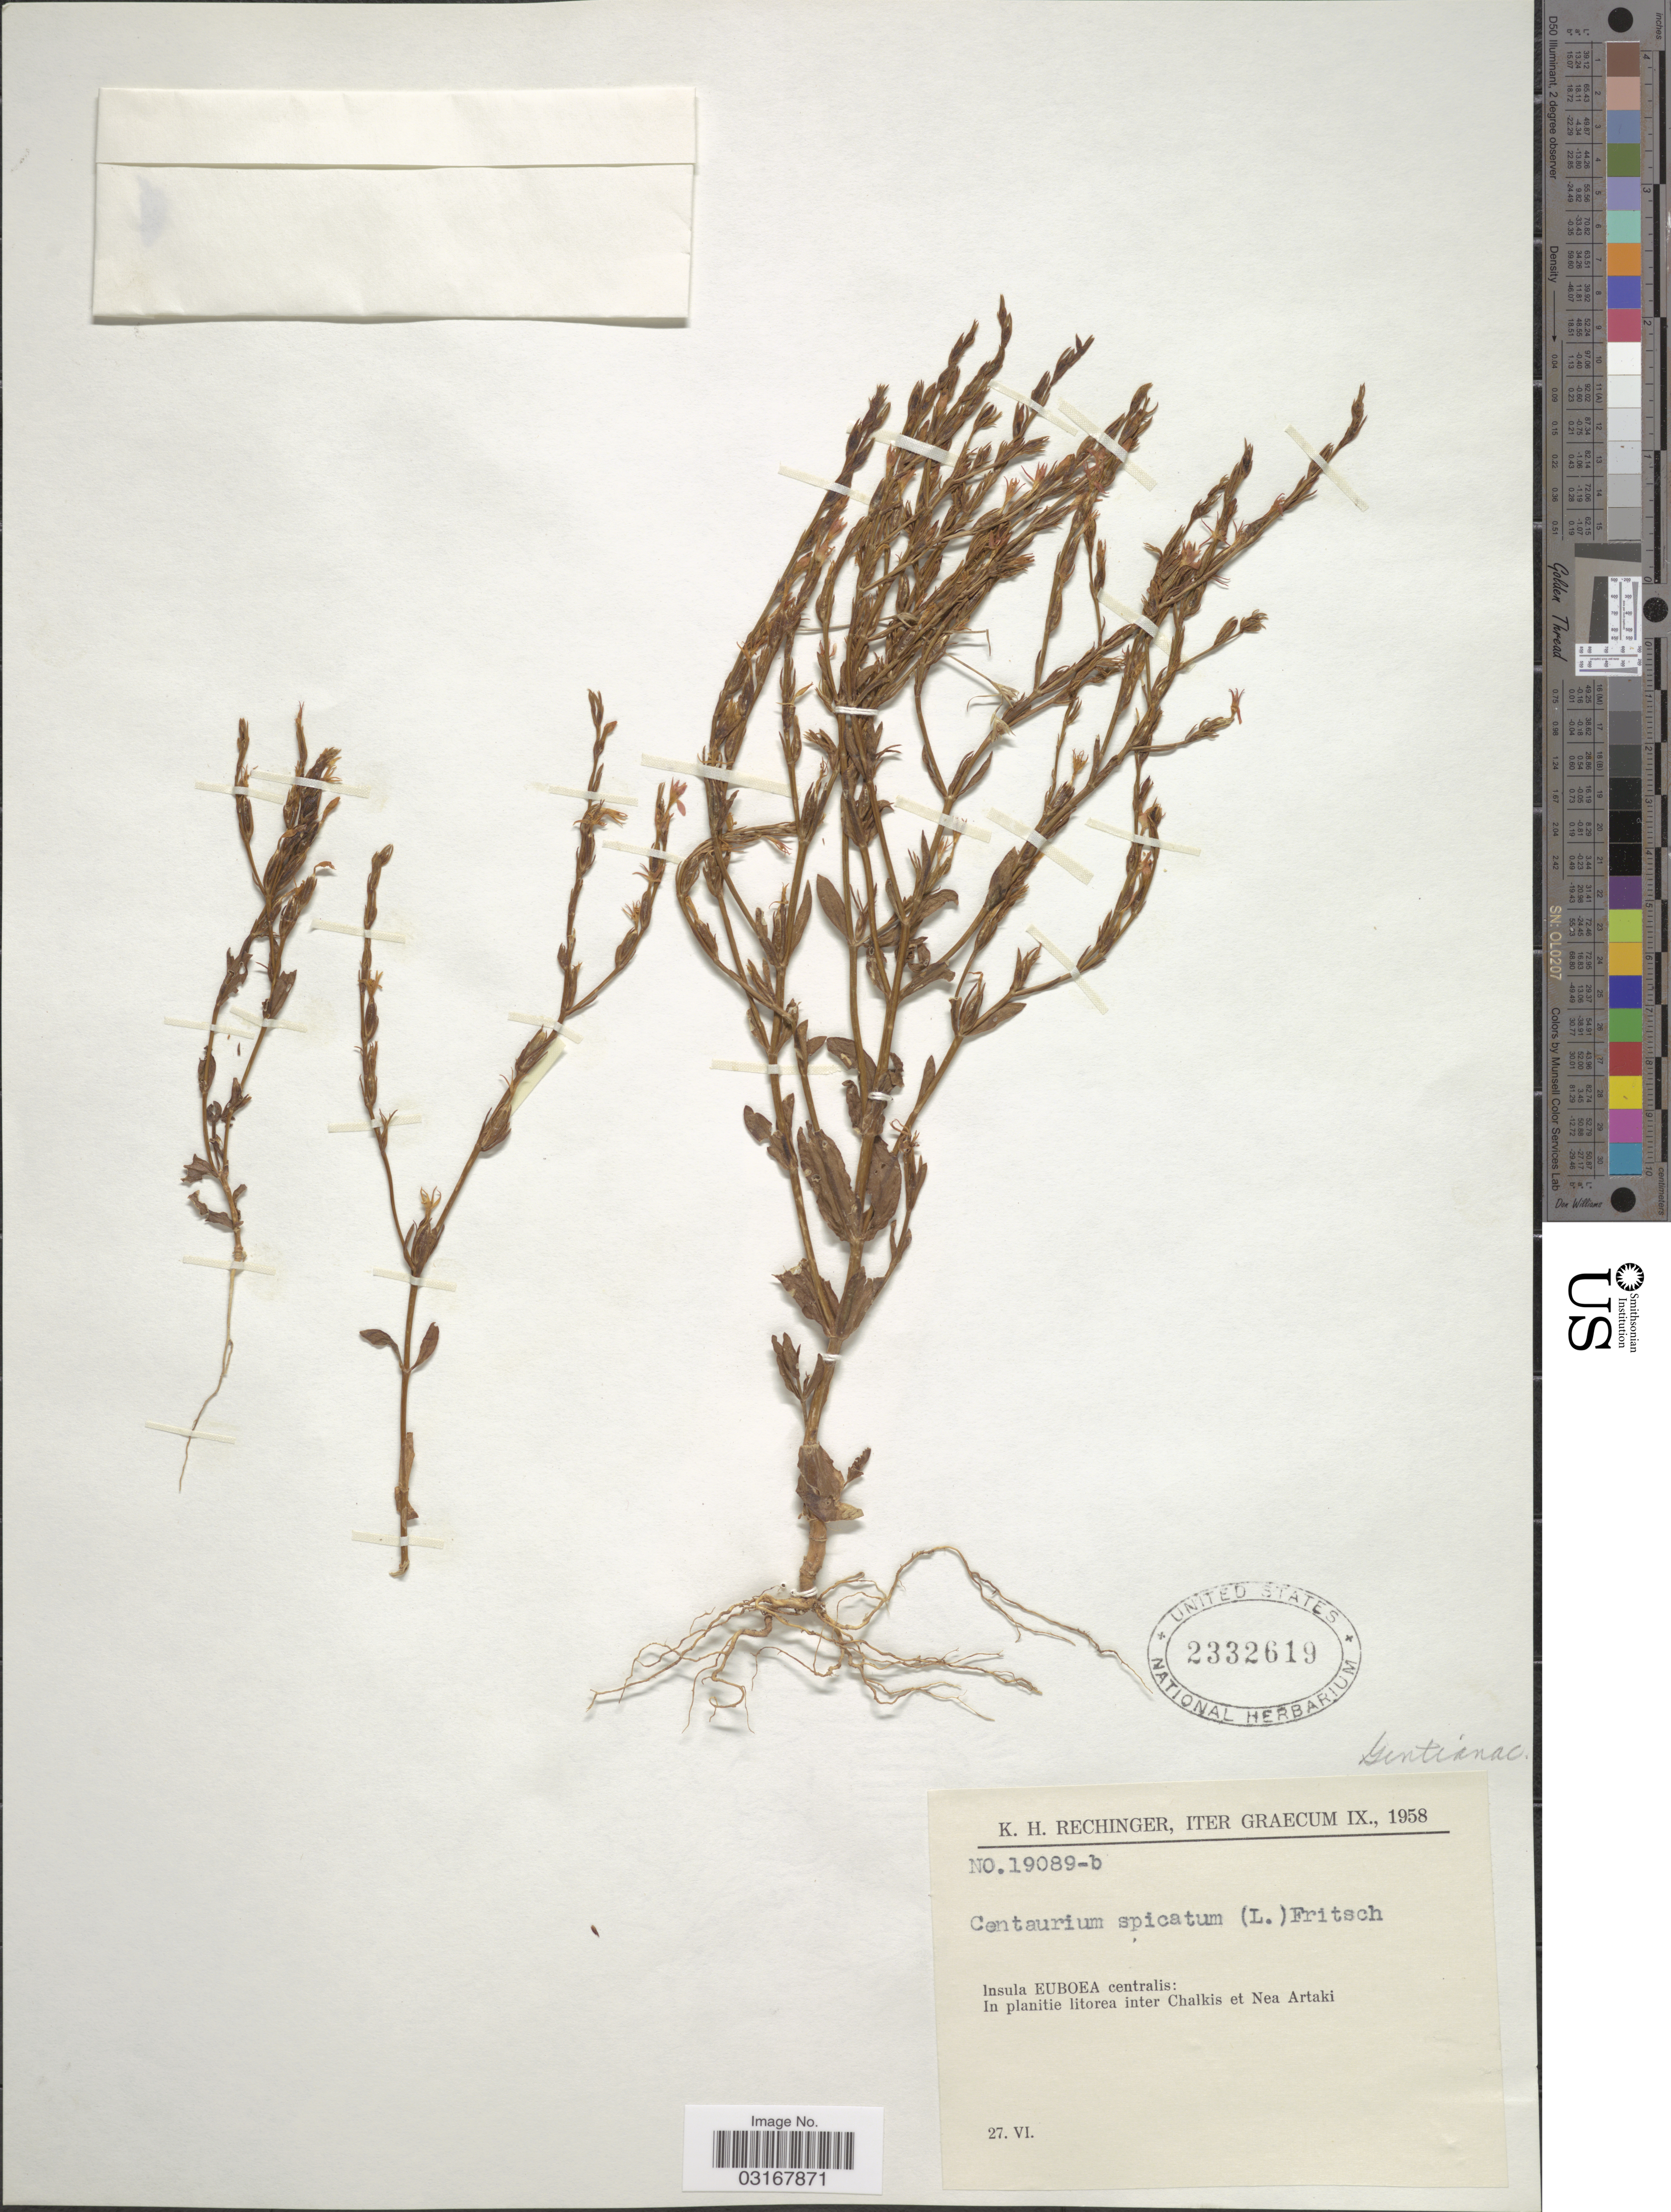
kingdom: Plantae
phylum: Tracheophyta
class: Magnoliopsida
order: Gentianales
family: Gentianaceae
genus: Centaurium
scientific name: Centaurium spicatum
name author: (L.) Fritsch ex Janch.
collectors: K. H. Rechinger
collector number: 19089-b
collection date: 1958-06-27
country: Greece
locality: Insula Euboea centralis: In planitie litorea inter Chalkis et Nea Artaki.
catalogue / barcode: US 2332619